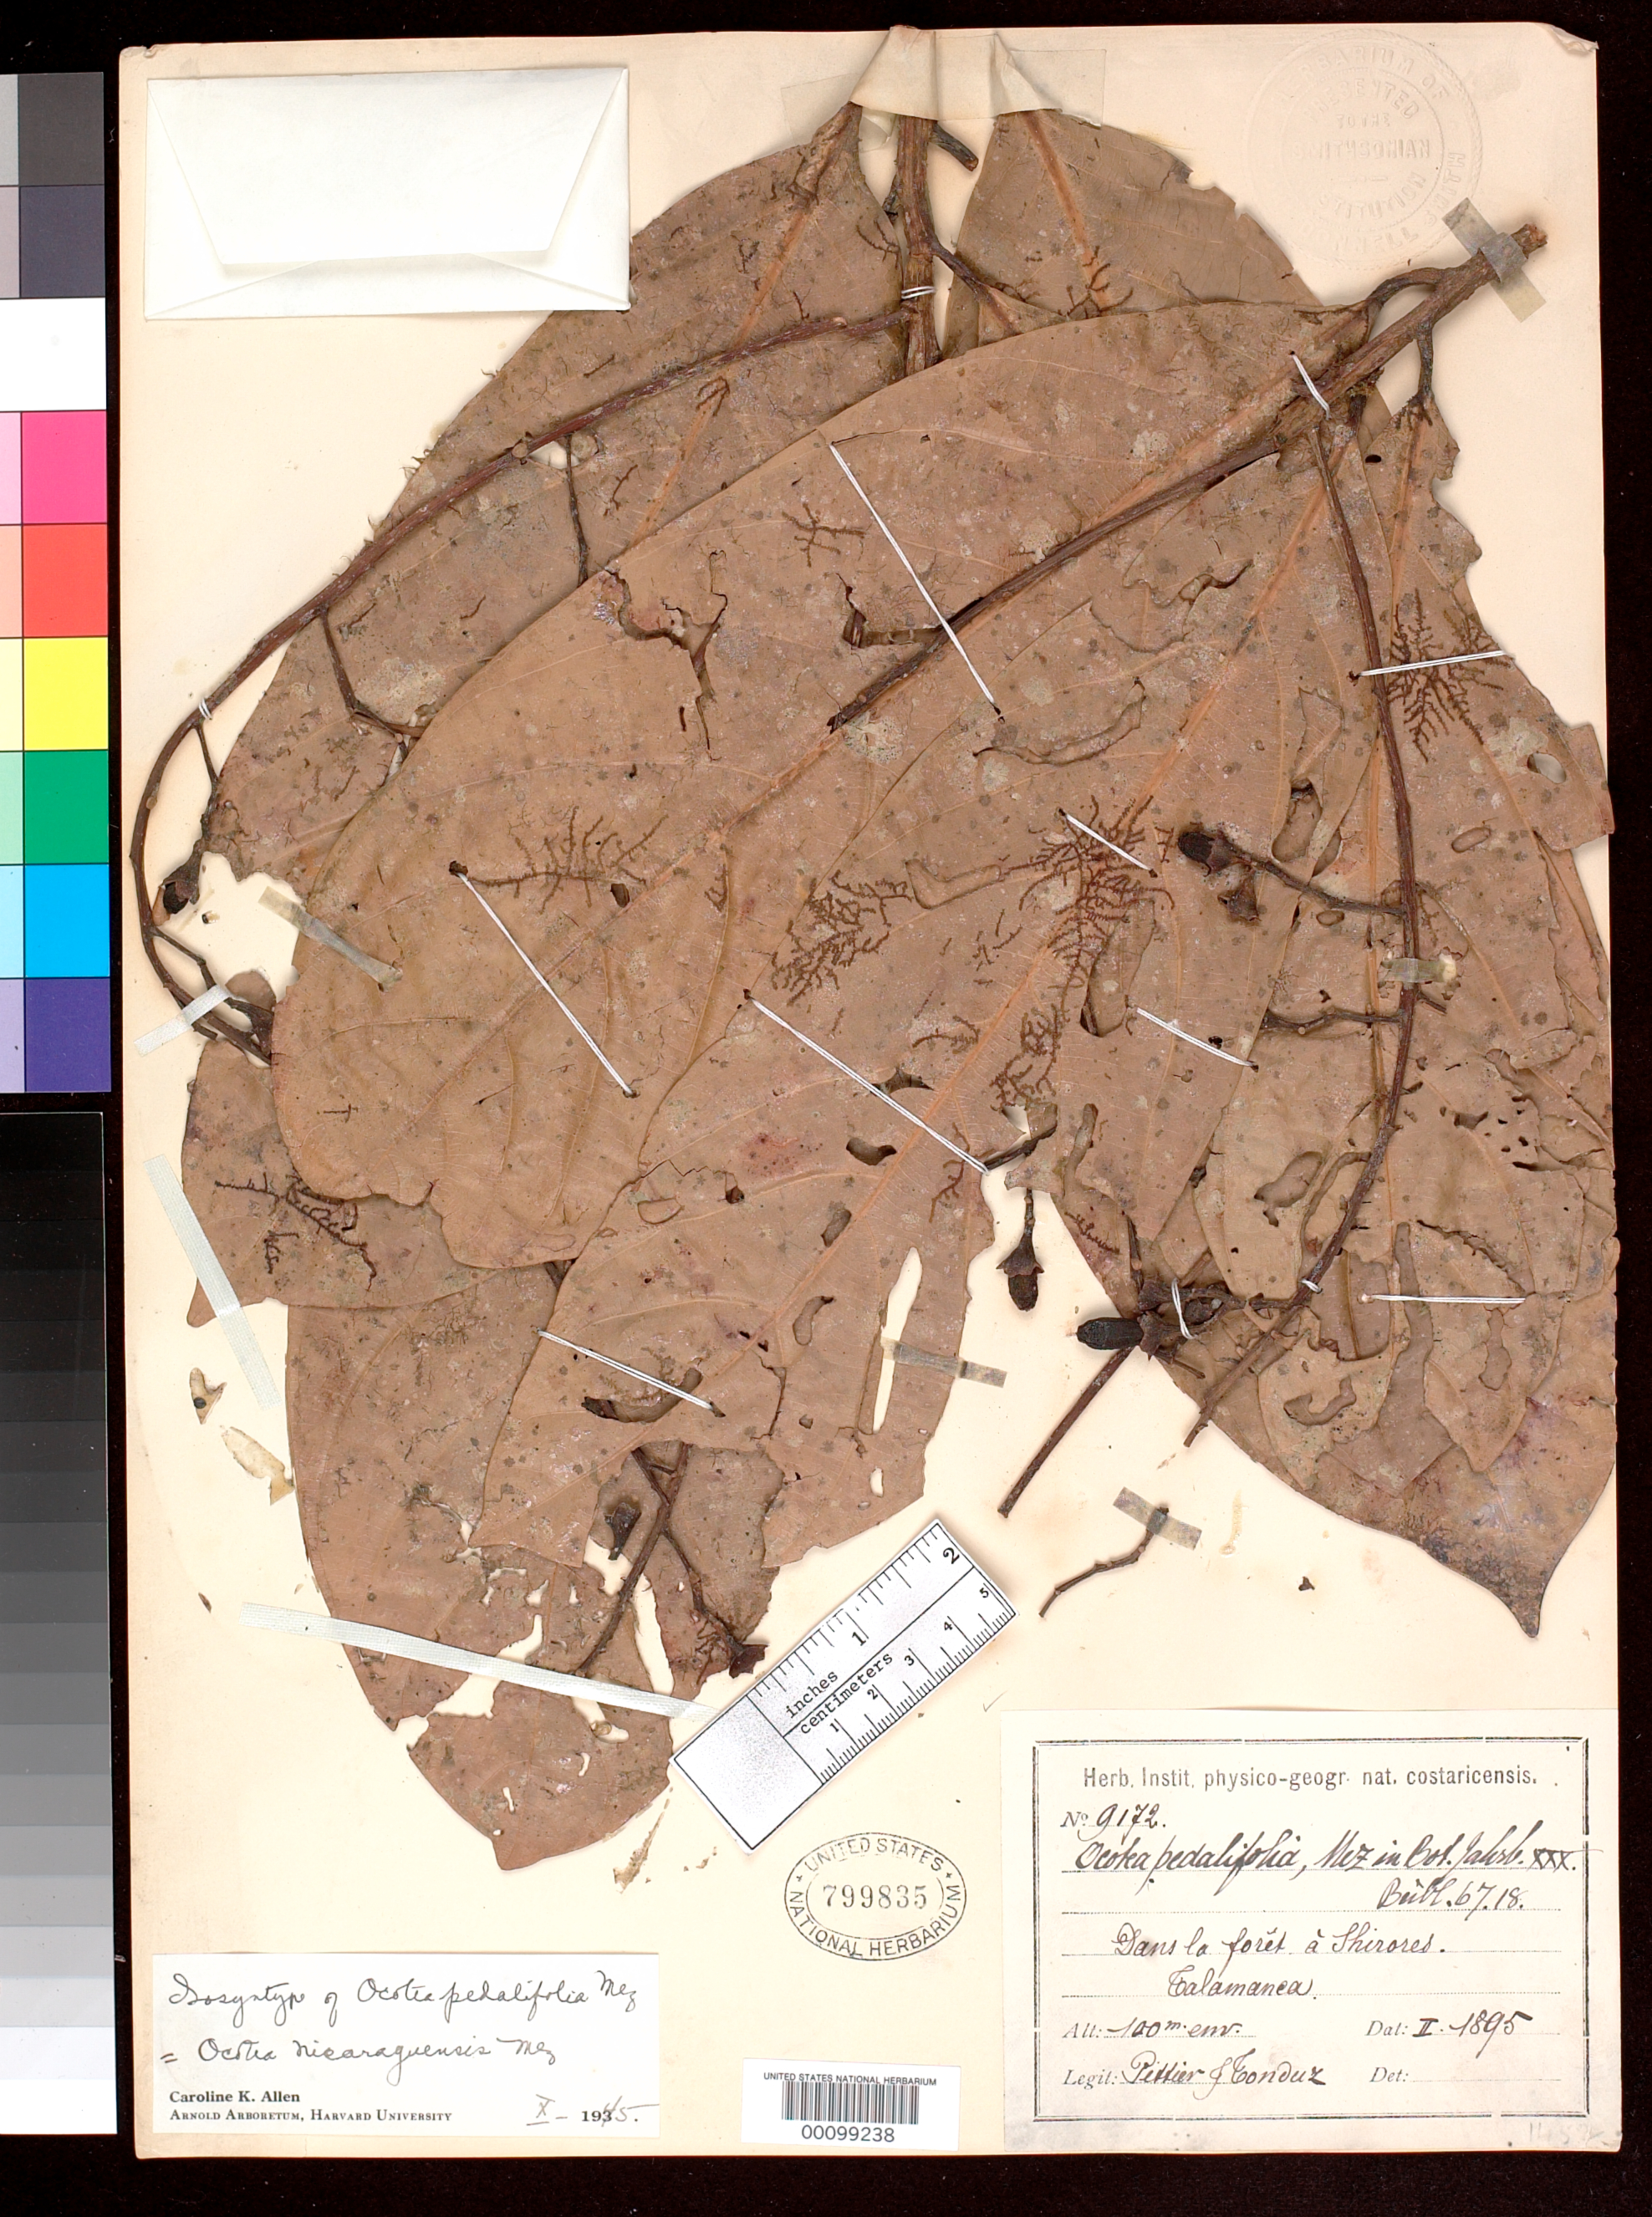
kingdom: Plantae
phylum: Tracheophyta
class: Magnoliopsida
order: Laurales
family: Lauraceae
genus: Ocotea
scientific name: Ocotea pedalifolia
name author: Mez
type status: Isosyntype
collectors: H. F. Pittier & A. Tonduz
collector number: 9172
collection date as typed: Feb 1895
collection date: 1895-02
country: Costa Rica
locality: Talamanca, near Shirores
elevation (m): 100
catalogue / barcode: US 799835